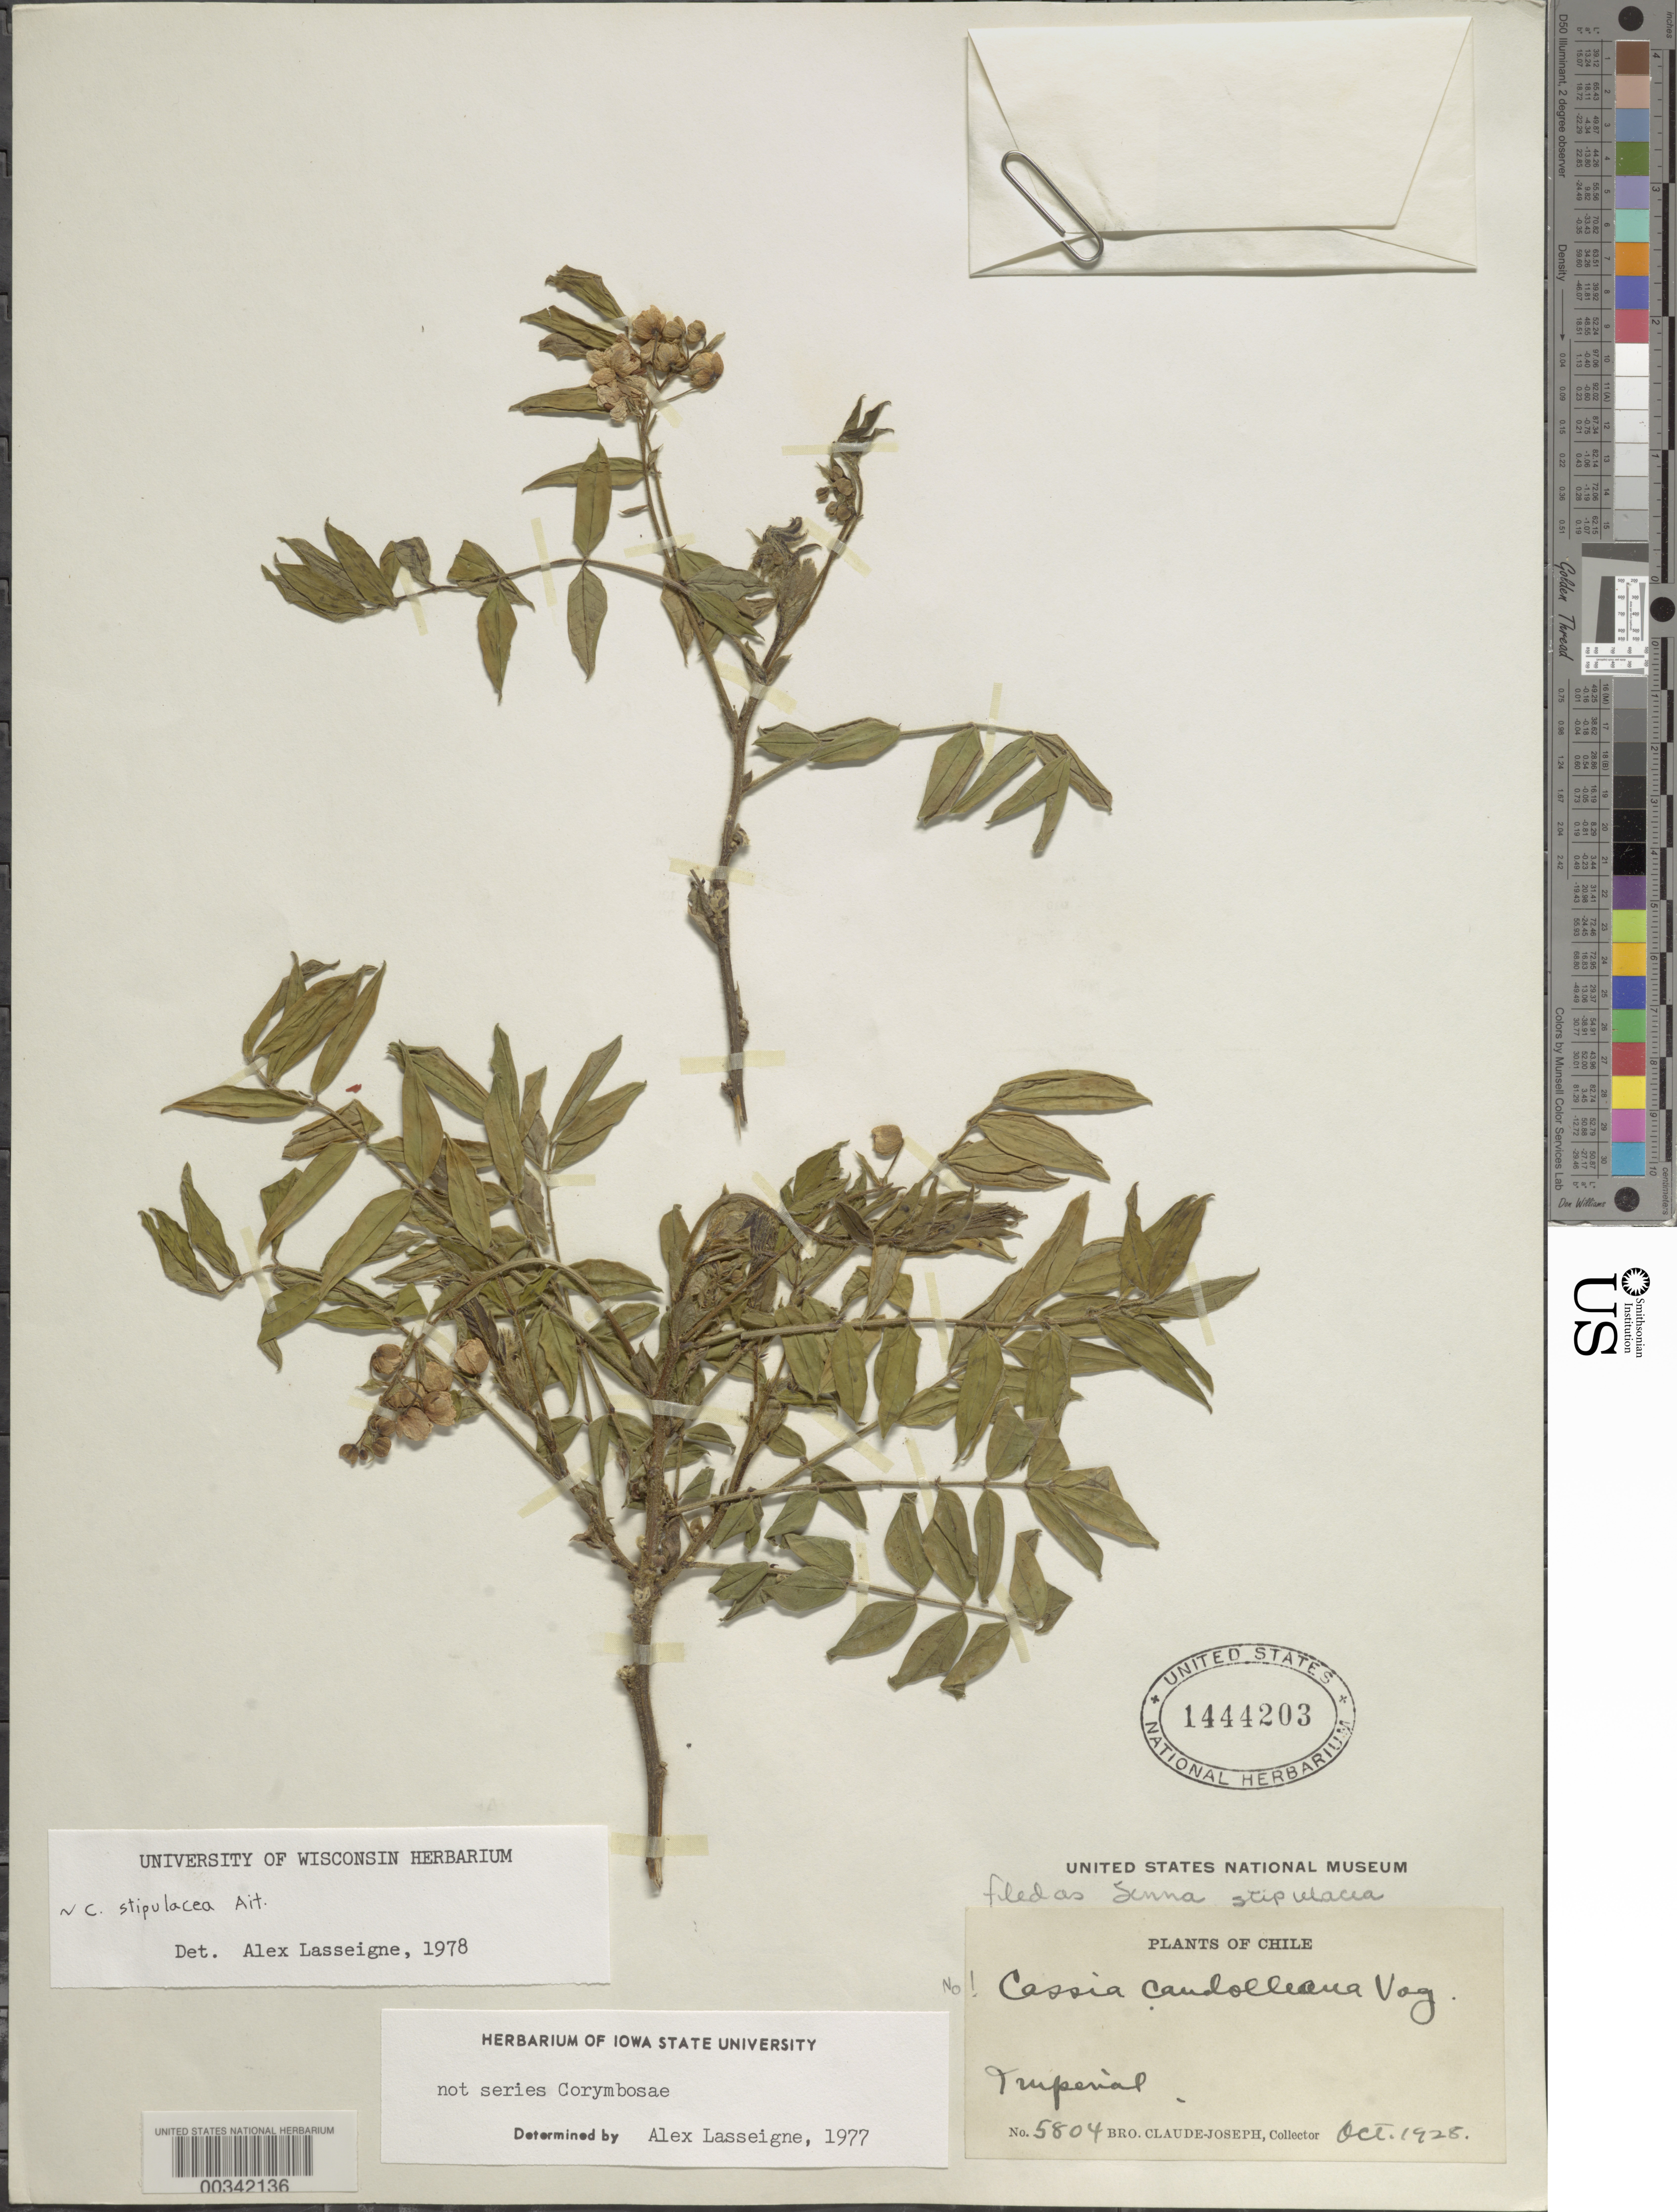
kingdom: Plantae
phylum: Tracheophyta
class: Magnoliopsida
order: Fabales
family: Fabaceae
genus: Senna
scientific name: Senna stipulacea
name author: (Aiton) H.S. Irwin & Barneby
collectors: Bro. Claude-Joseph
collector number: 5804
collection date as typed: Oct 1928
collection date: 1928-10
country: Chile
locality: Trupenal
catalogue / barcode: US 1444203